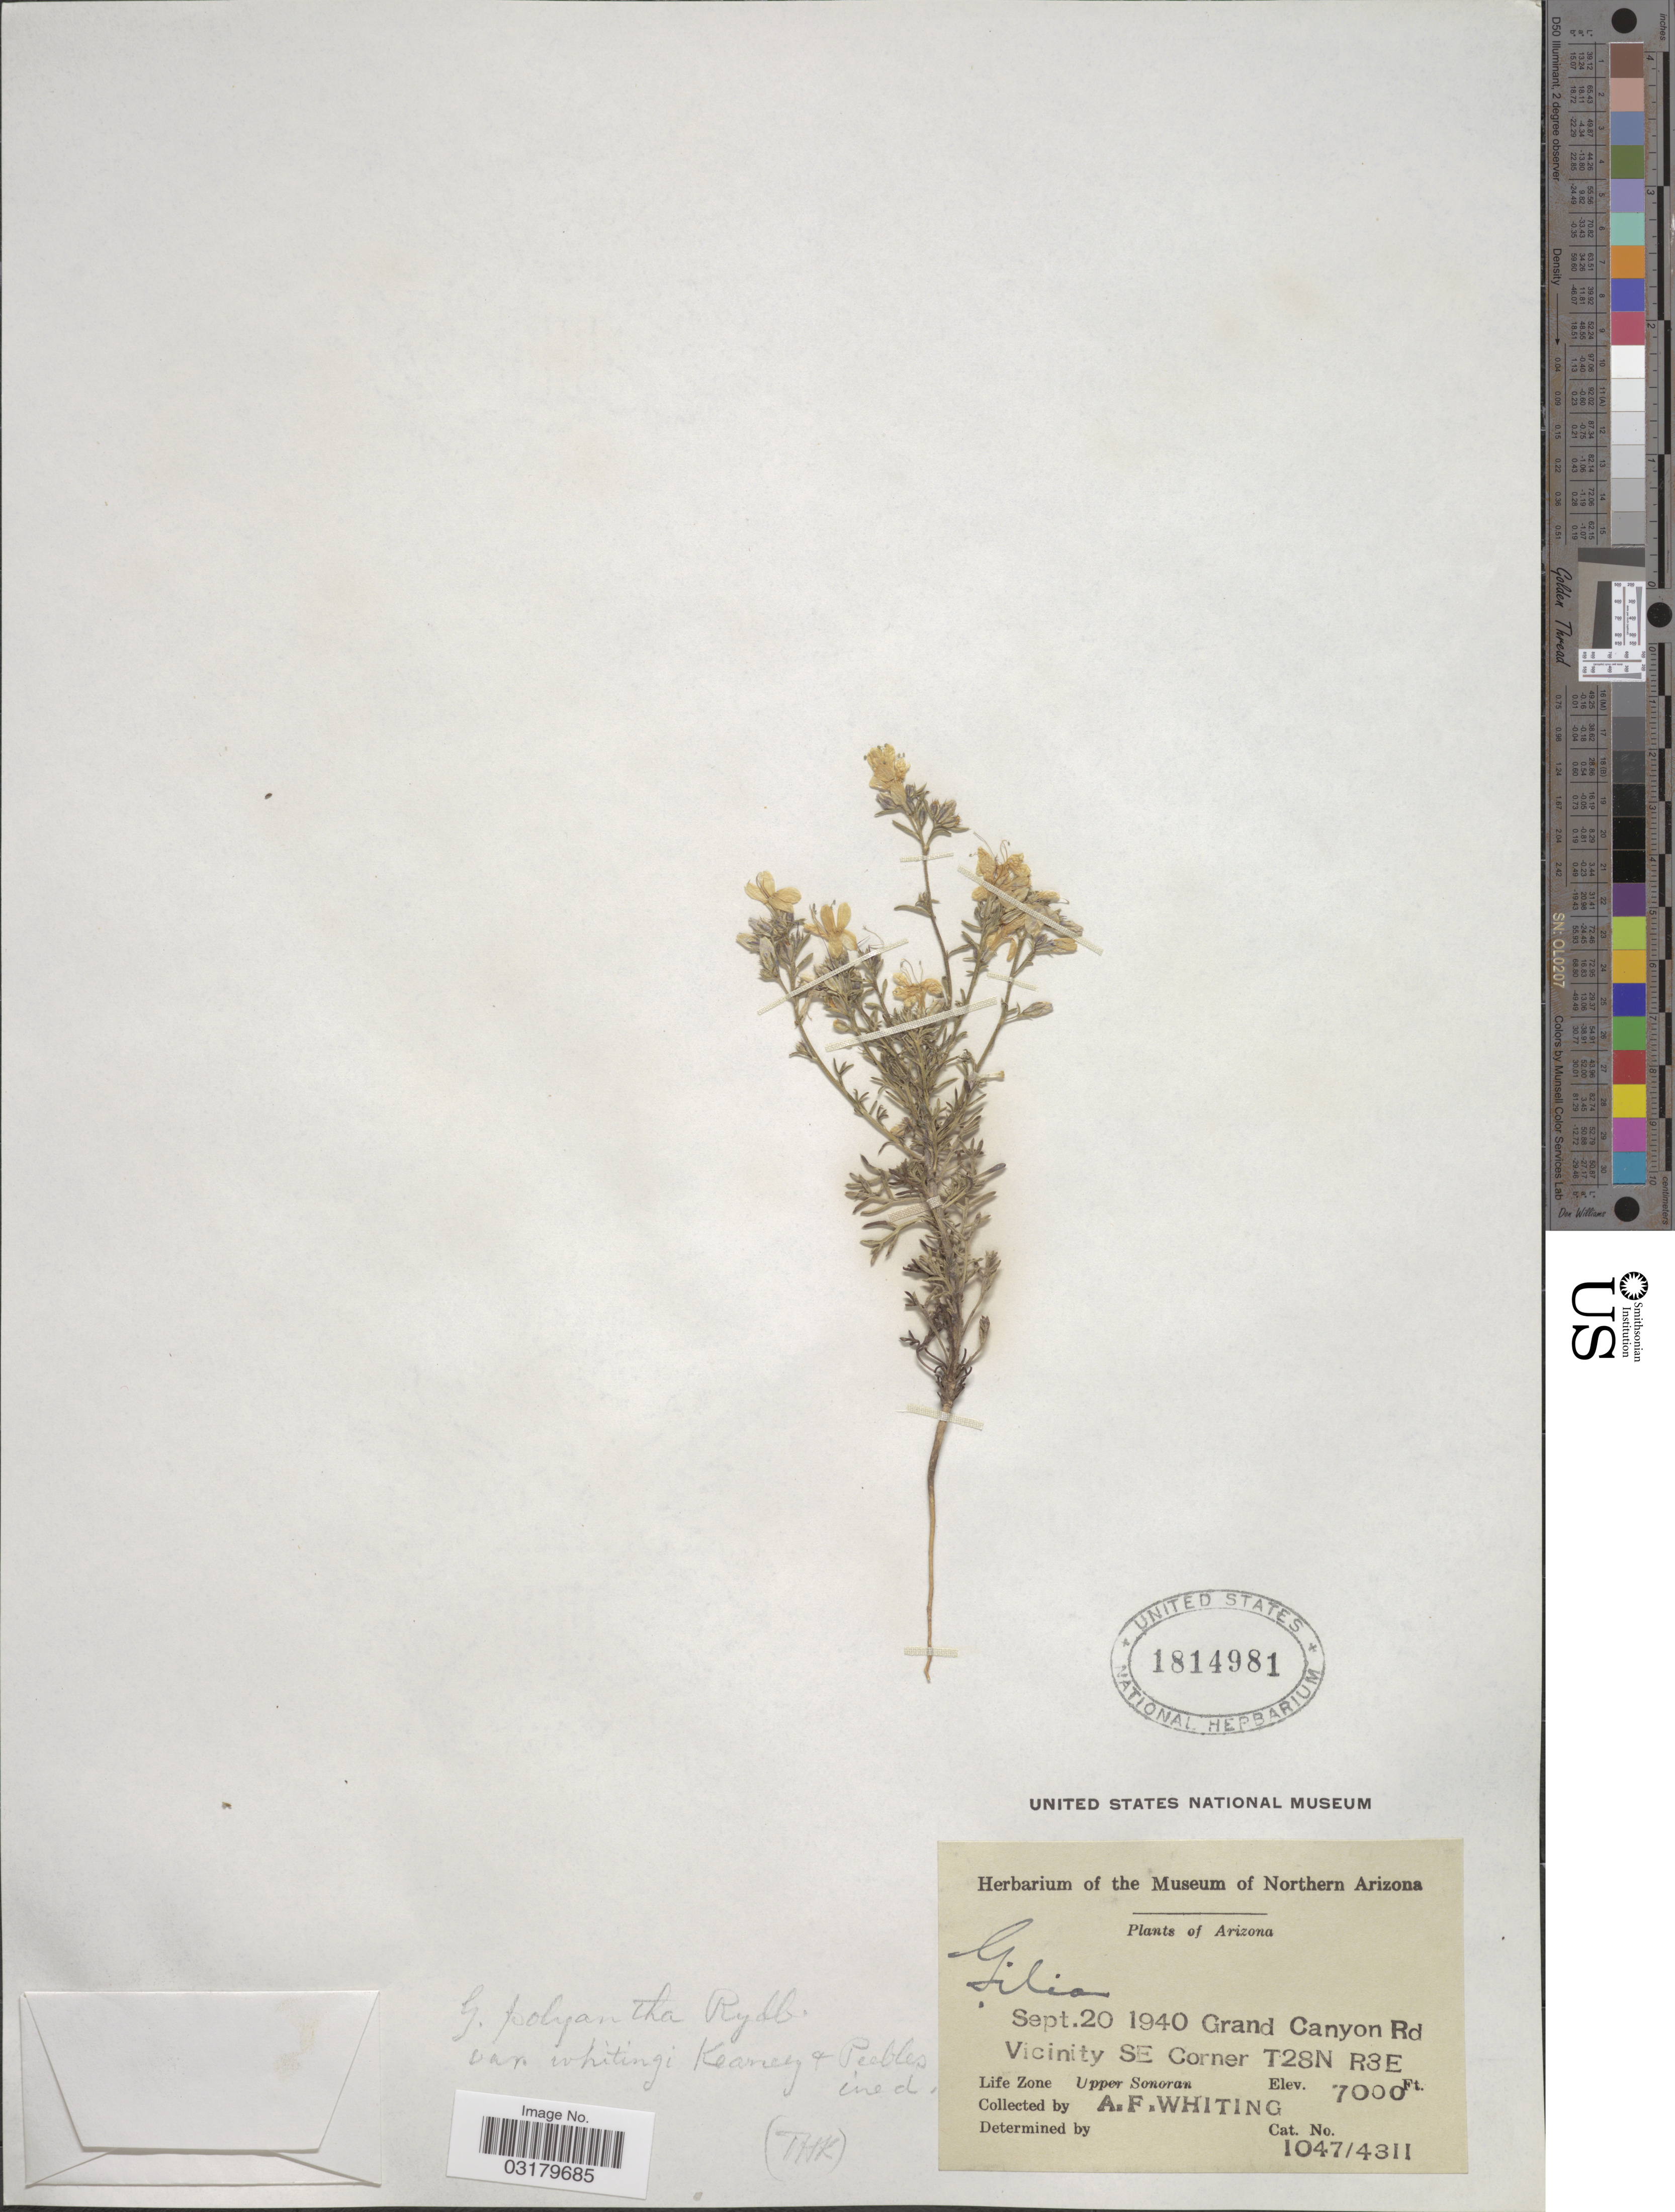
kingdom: Plantae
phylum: Tracheophyta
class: Magnoliopsida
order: Ericales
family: Polemoniaceae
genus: Ipomopsis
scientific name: Ipomopsis multiflora subsp. whitingii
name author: (Kearney & Peebles) Wilken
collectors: A. F. Whiting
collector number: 1047/4311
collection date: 1940-09-20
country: United States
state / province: Arizona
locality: Grand Canyon Rd Vicinity SE Corner T28N R3E. Life Zone Upper Sonoran.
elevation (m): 2134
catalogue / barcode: US 1814981